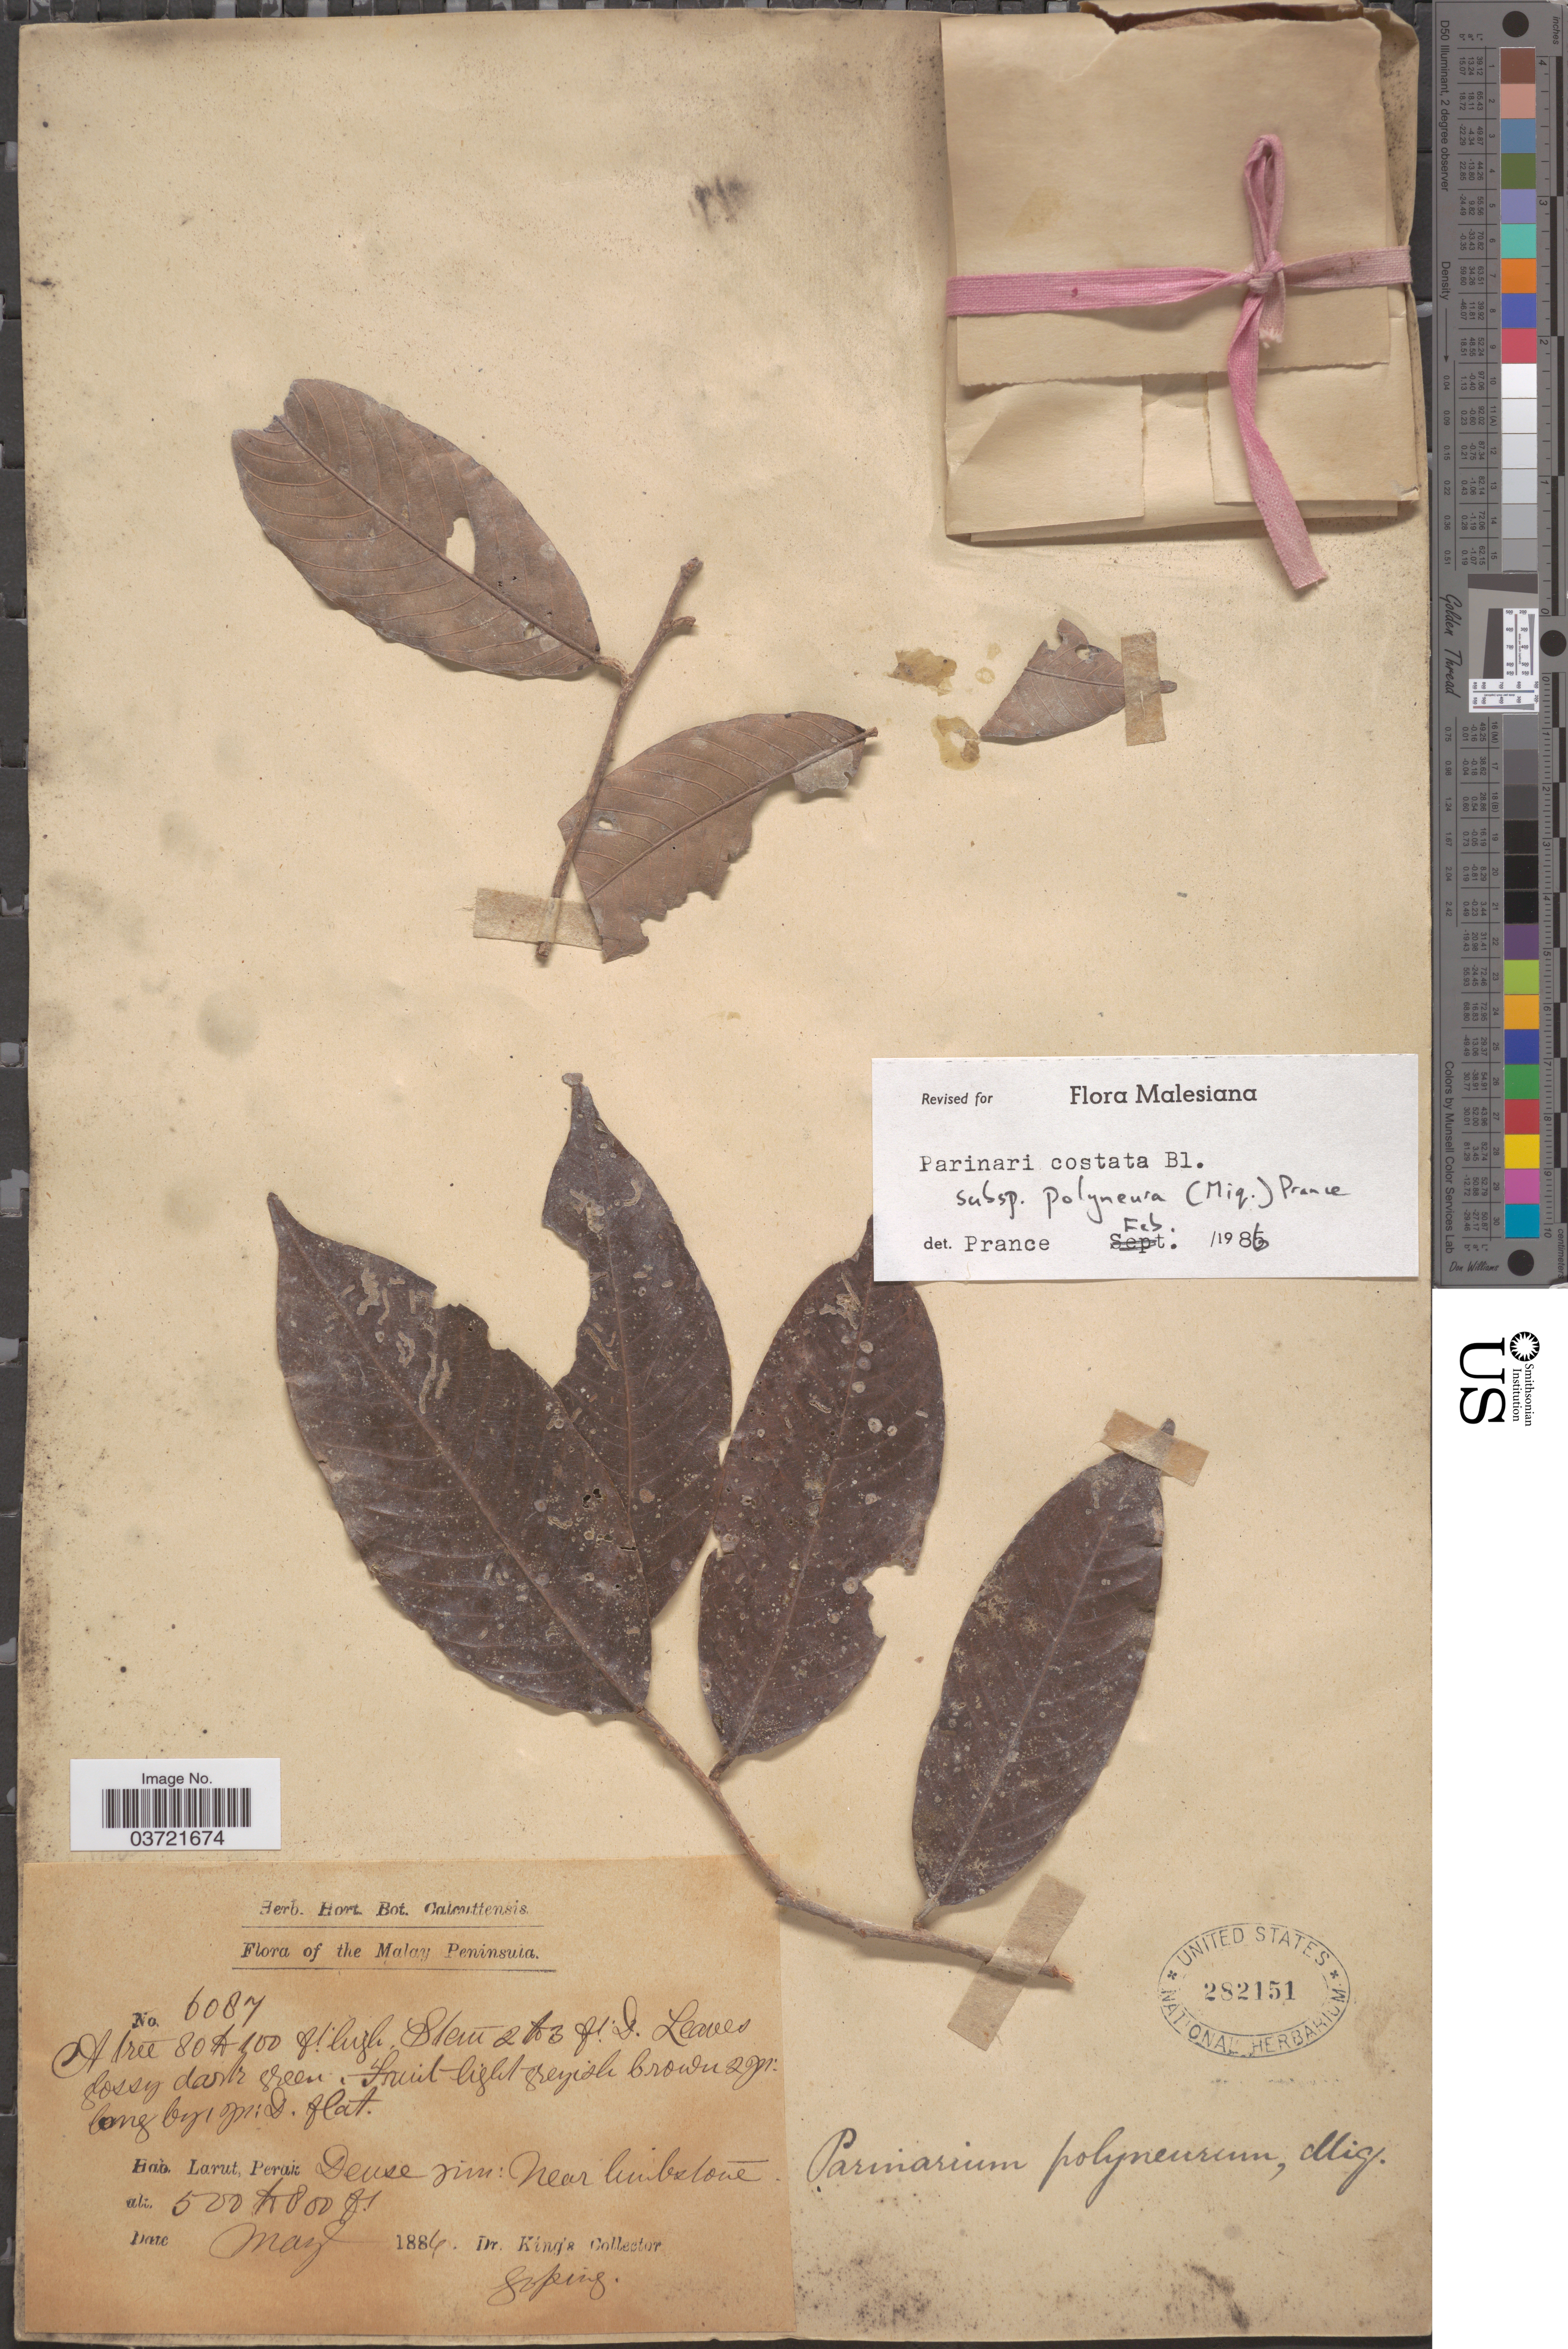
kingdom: Plantae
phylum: Tracheophyta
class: Magnoliopsida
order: Malpighiales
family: Chrysobalanaceae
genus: Parinari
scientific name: Parinari costata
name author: Blume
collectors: Dr. King's collector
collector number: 6087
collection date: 1886-05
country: Malaysia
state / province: Perak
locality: The Malay Peninsula. Larut.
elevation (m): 152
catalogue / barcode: US 282151